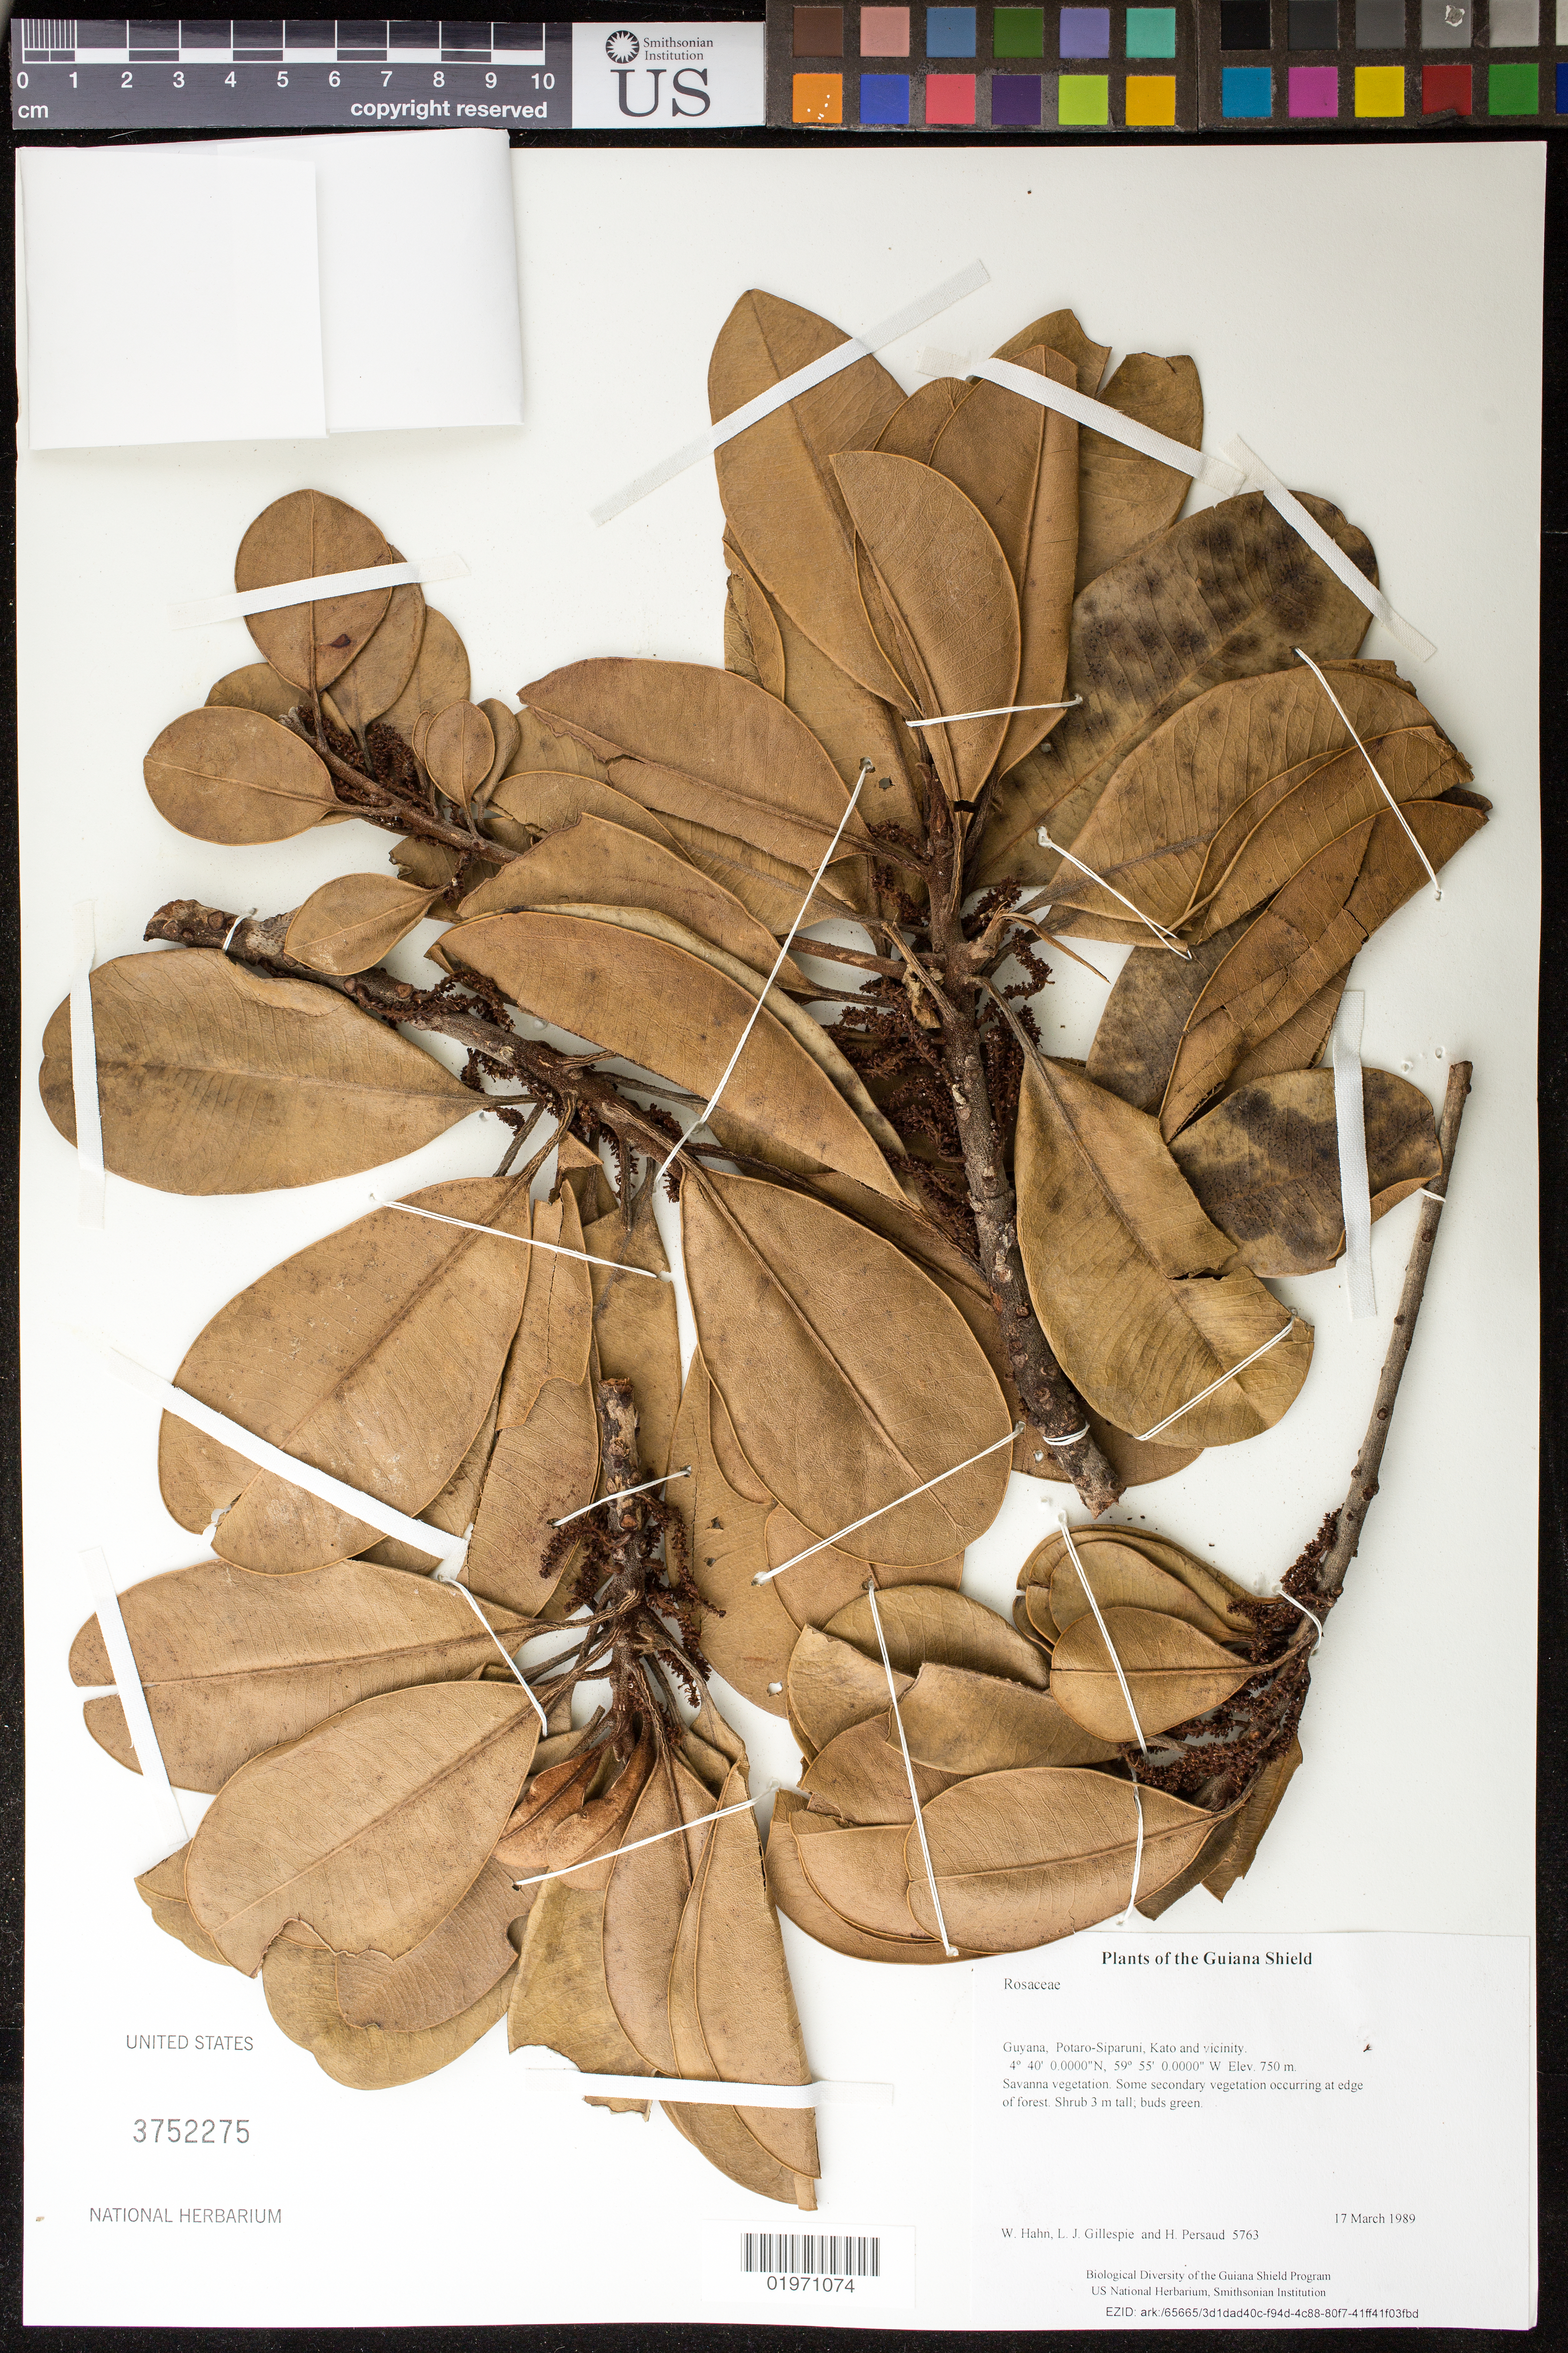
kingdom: Plantae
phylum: Tracheophyta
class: Magnoliopsida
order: Rosales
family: Rosaceae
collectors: W. Hahn, L. J. Gillespie & H. Persaud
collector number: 5763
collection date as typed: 17 March 1989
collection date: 1989-03-17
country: Guyana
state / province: Potaro-Siparuni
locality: Kato and vicinity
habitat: Savanna vegetation. Some secondary vegetation occurring at edge of forest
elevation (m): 750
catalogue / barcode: US 3752275